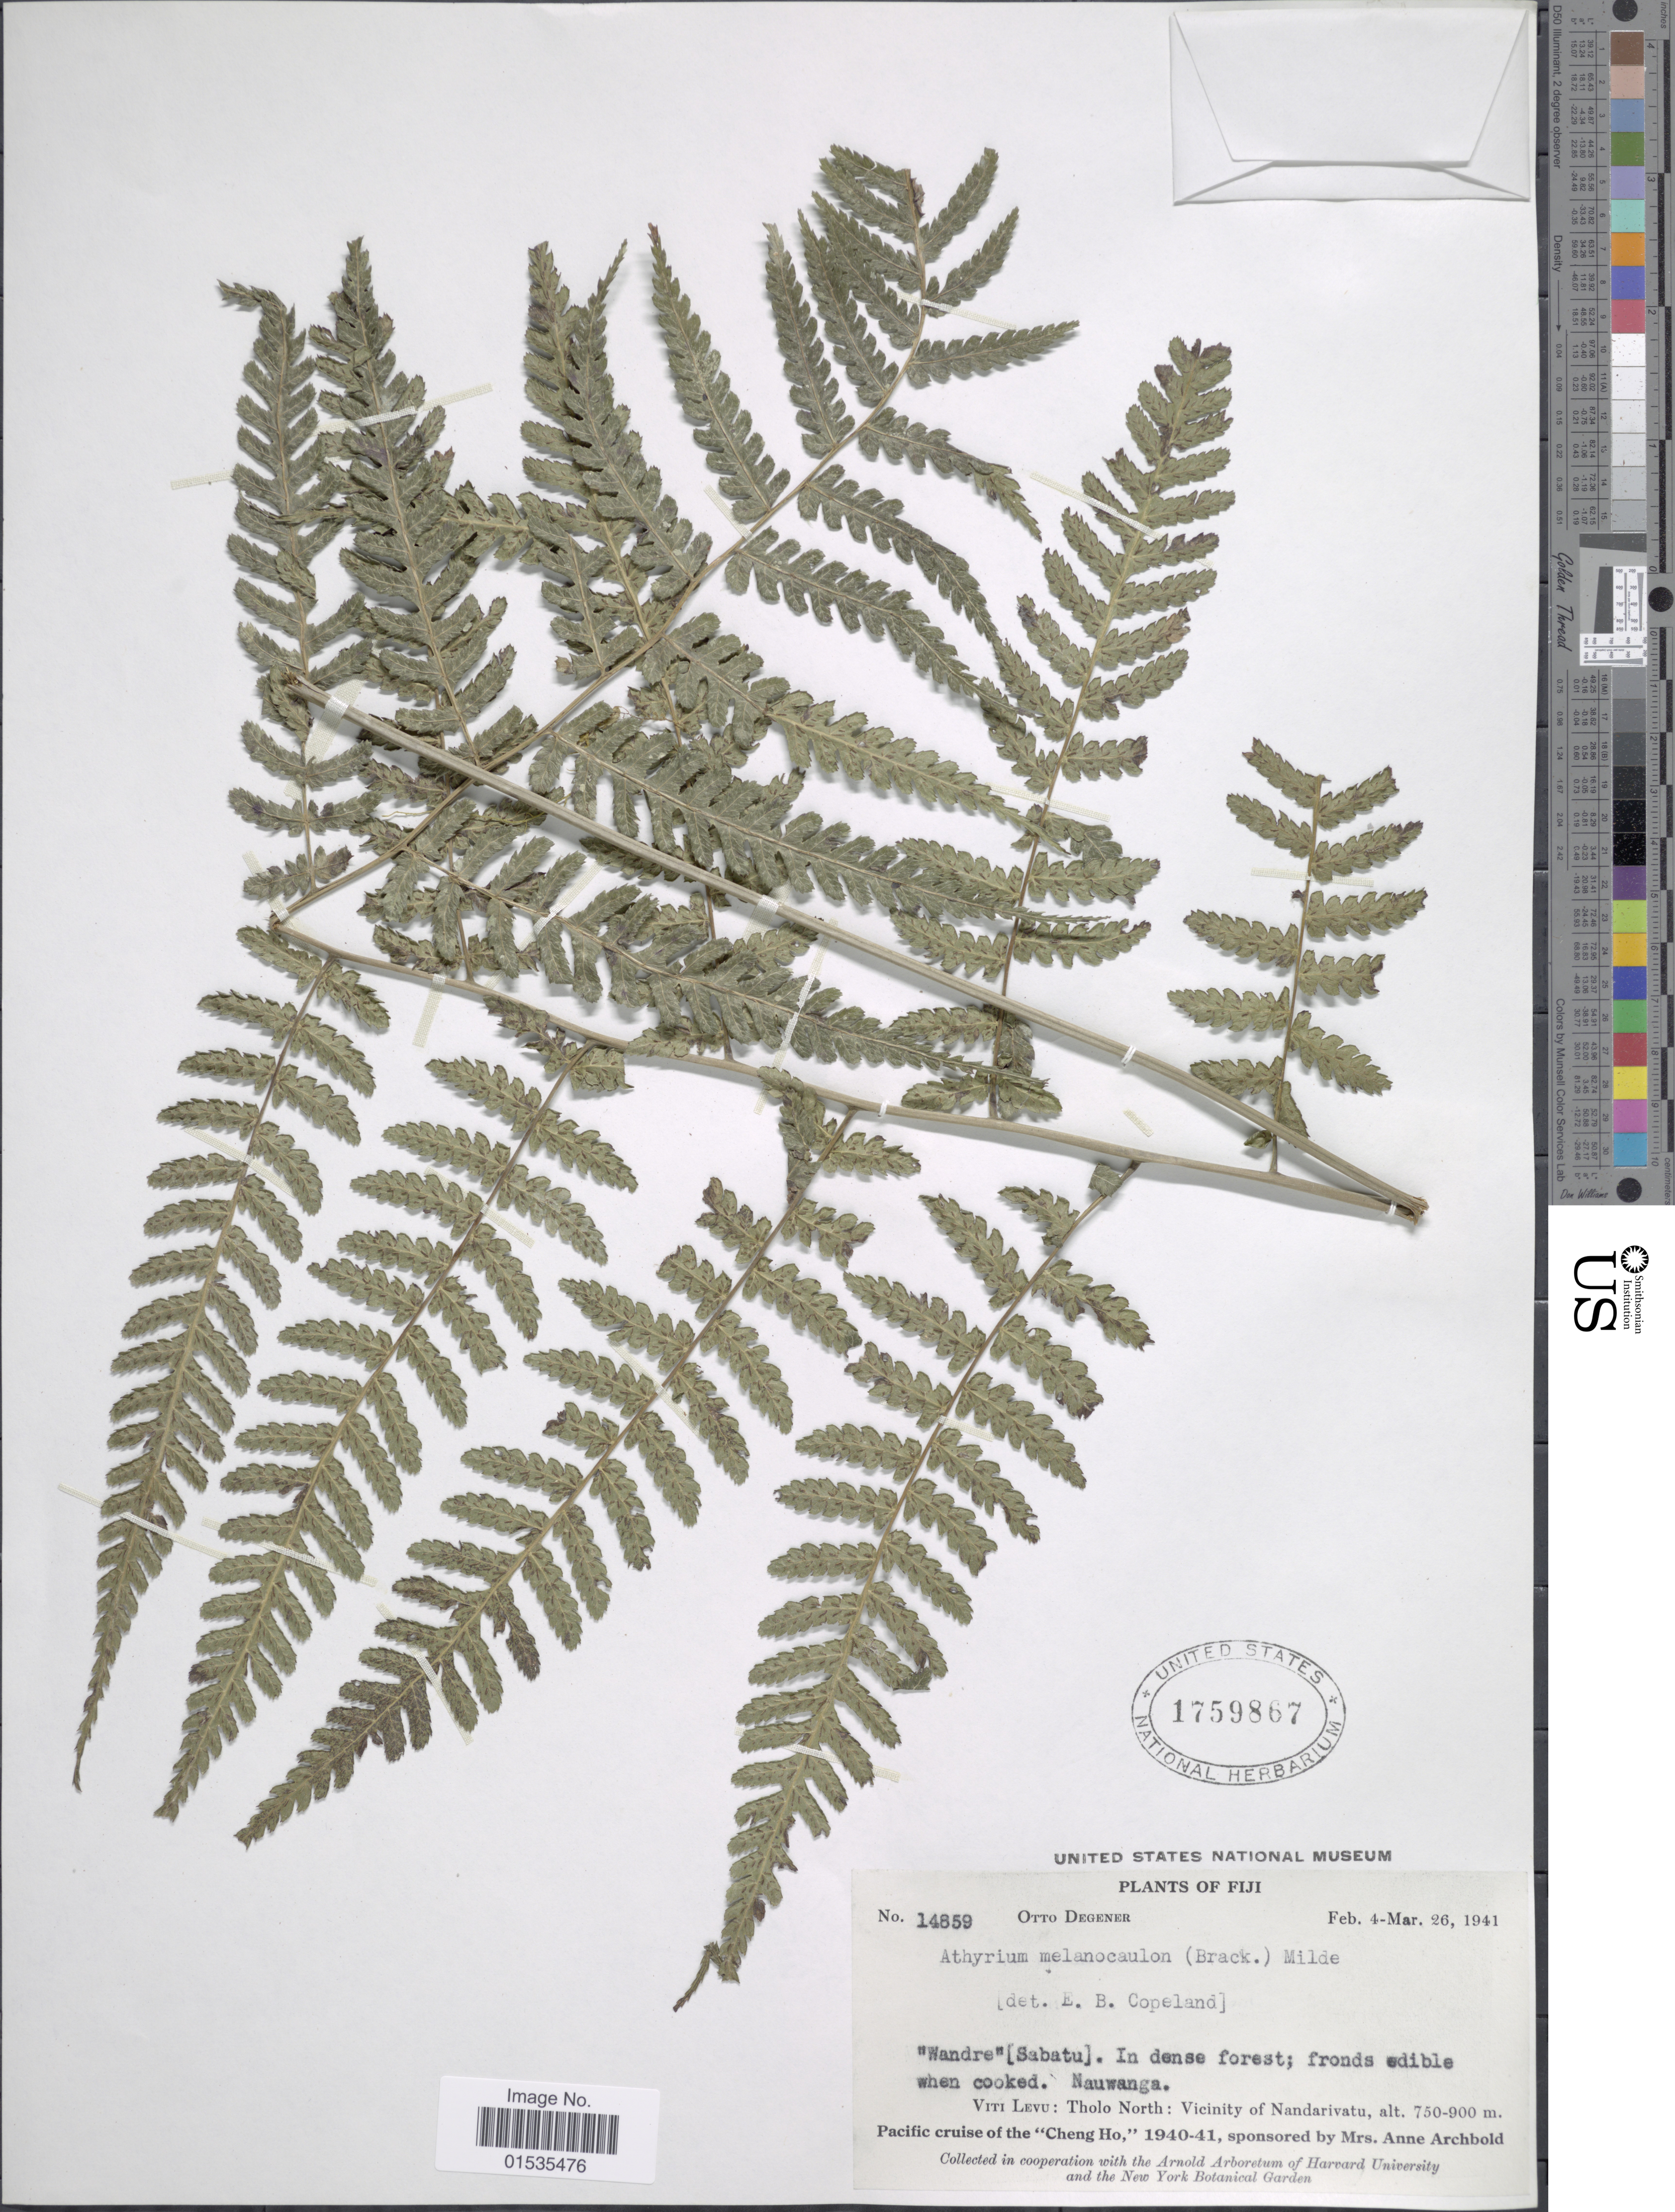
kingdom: Plantae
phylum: Tracheophyta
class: Polypodiopsida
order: Polypodiales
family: Athyriaceae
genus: Diplazium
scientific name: Diplazium melanocaulon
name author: Brack. in Wilkes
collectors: O. Degener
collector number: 14859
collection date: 1941-02-04/1941-03-26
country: Fiji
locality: Viti Levu; Tholo North; Vicinity of Nandarivatu, Nauwanga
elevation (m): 750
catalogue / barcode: US 1759867